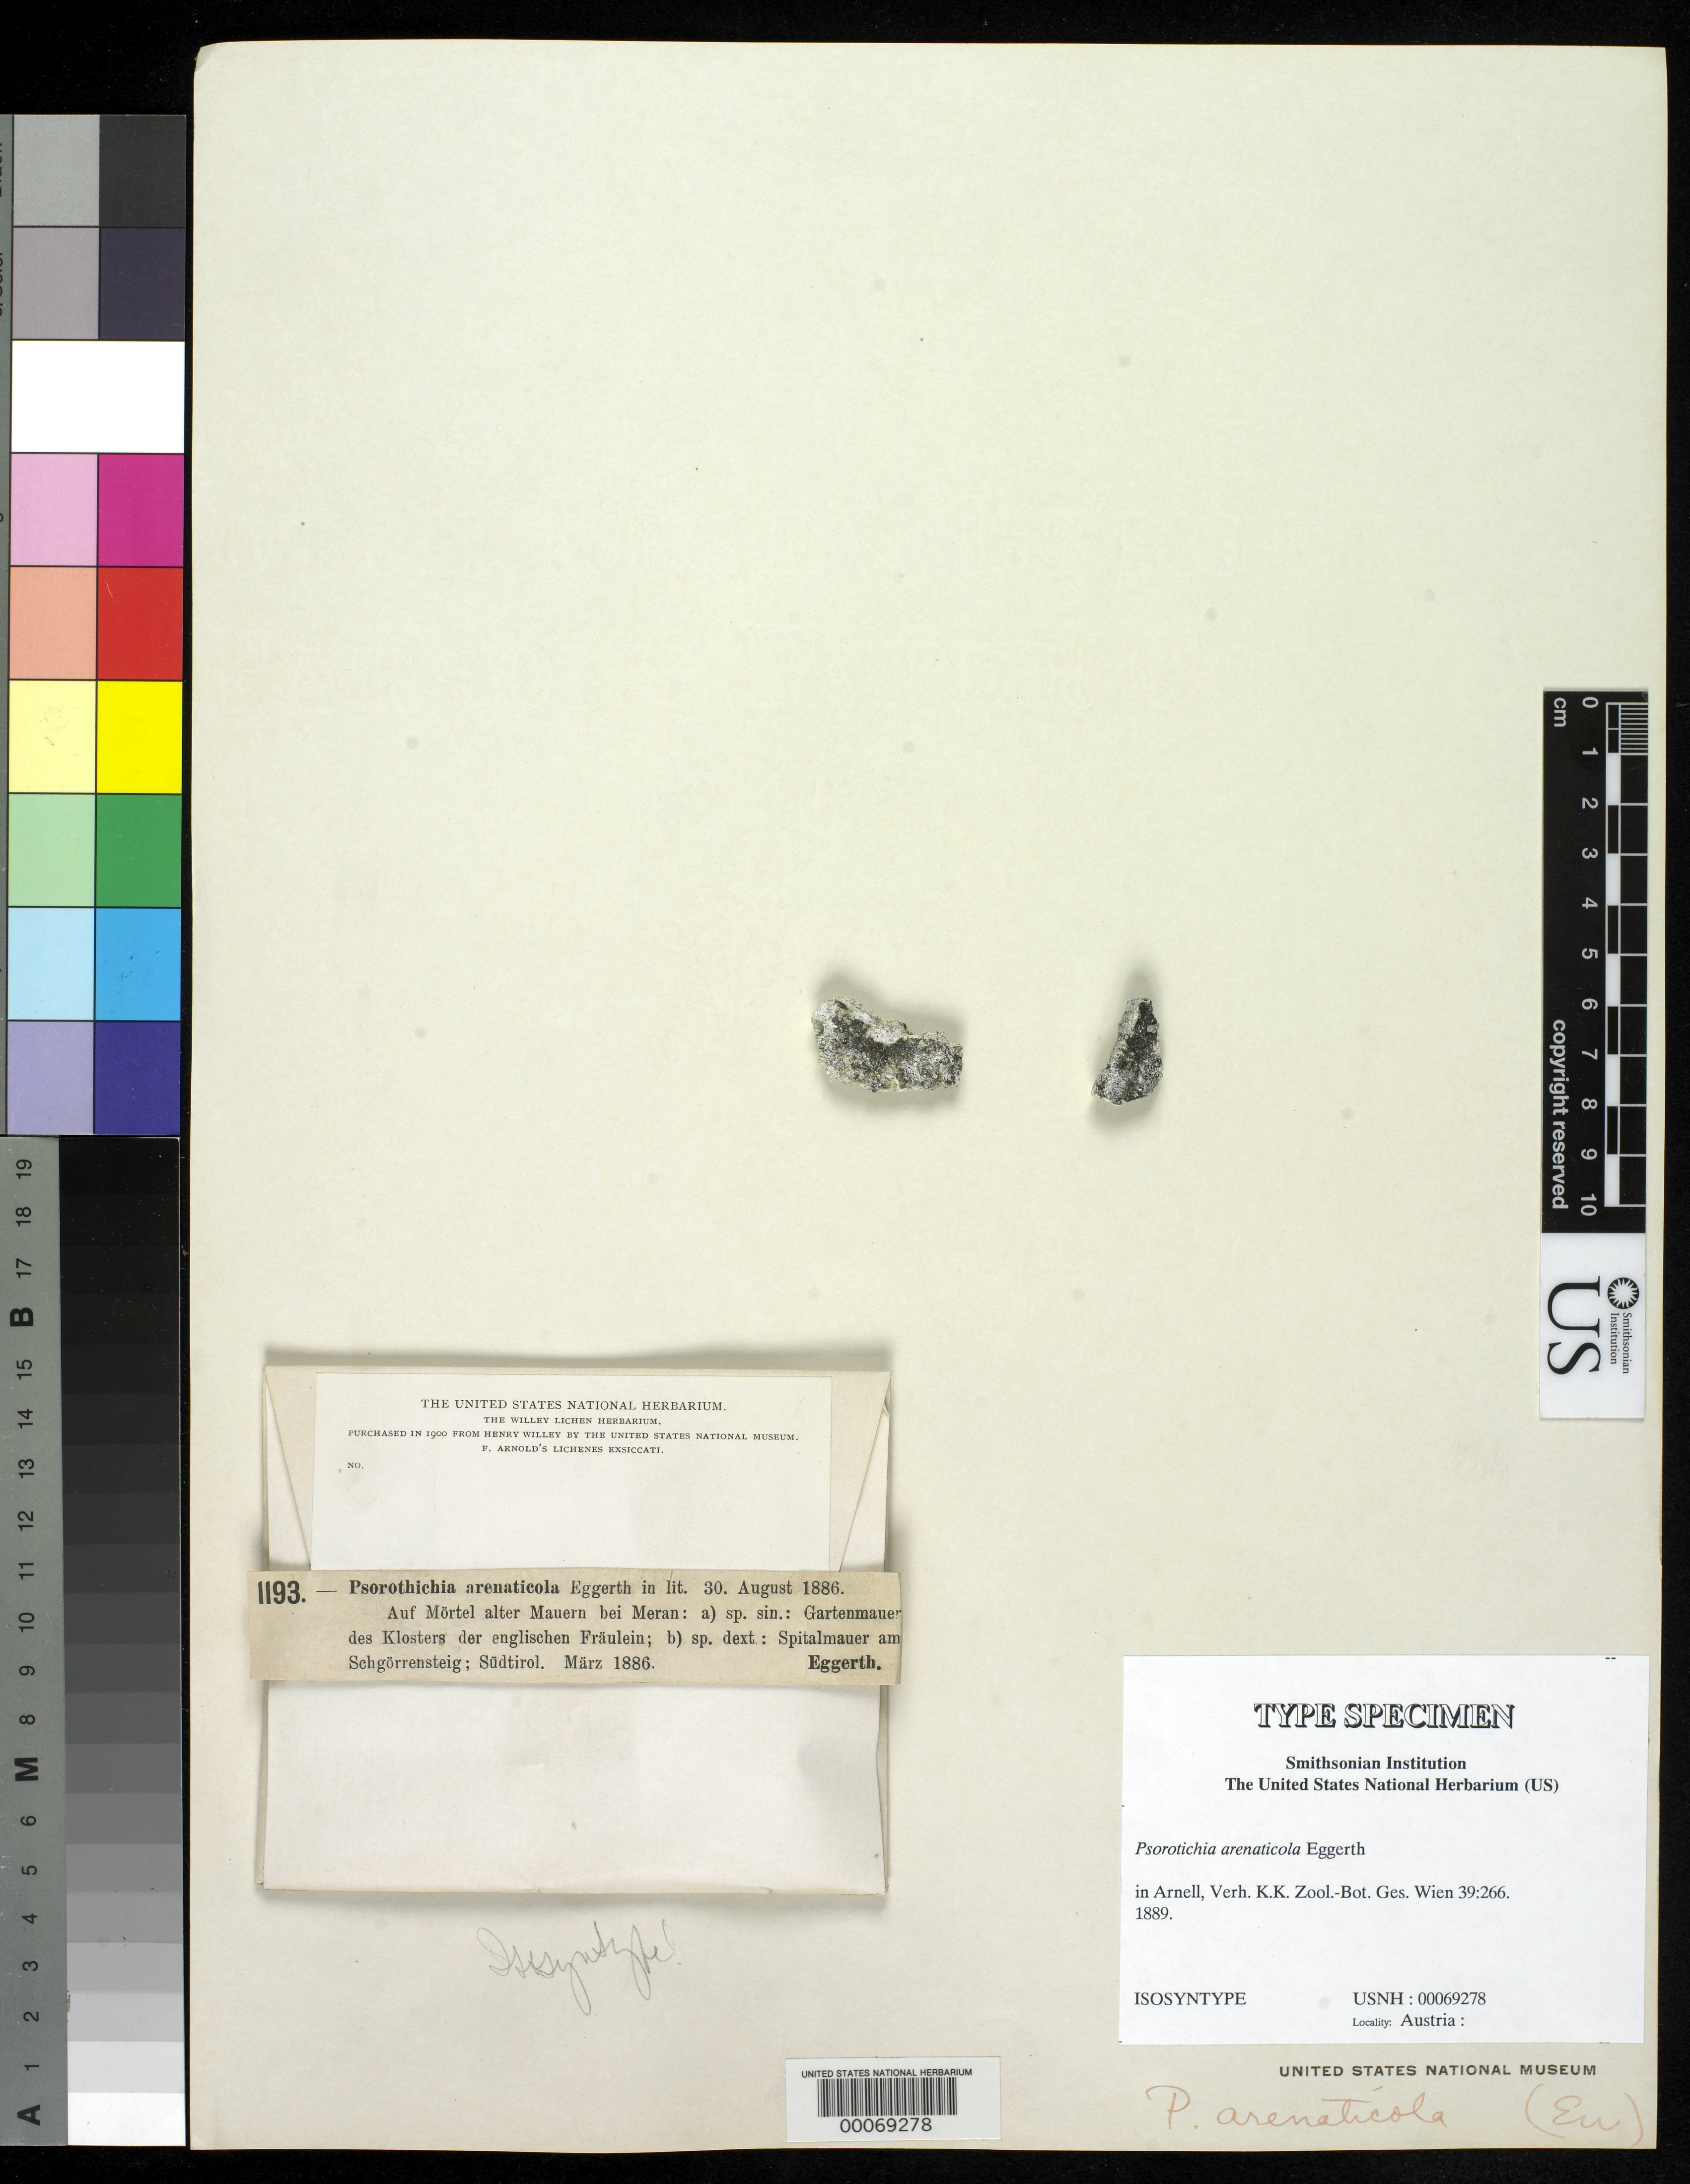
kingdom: Fungi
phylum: Ascomycota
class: Lichinomycetes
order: Lichinales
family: Lichinaceae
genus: Psorotichia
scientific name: Psorotichia arenaticola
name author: Eggerth in S.W. Arnell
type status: Isosyntype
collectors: C. Eggerth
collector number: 1193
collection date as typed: Mar 1886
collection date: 1886-03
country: Austria